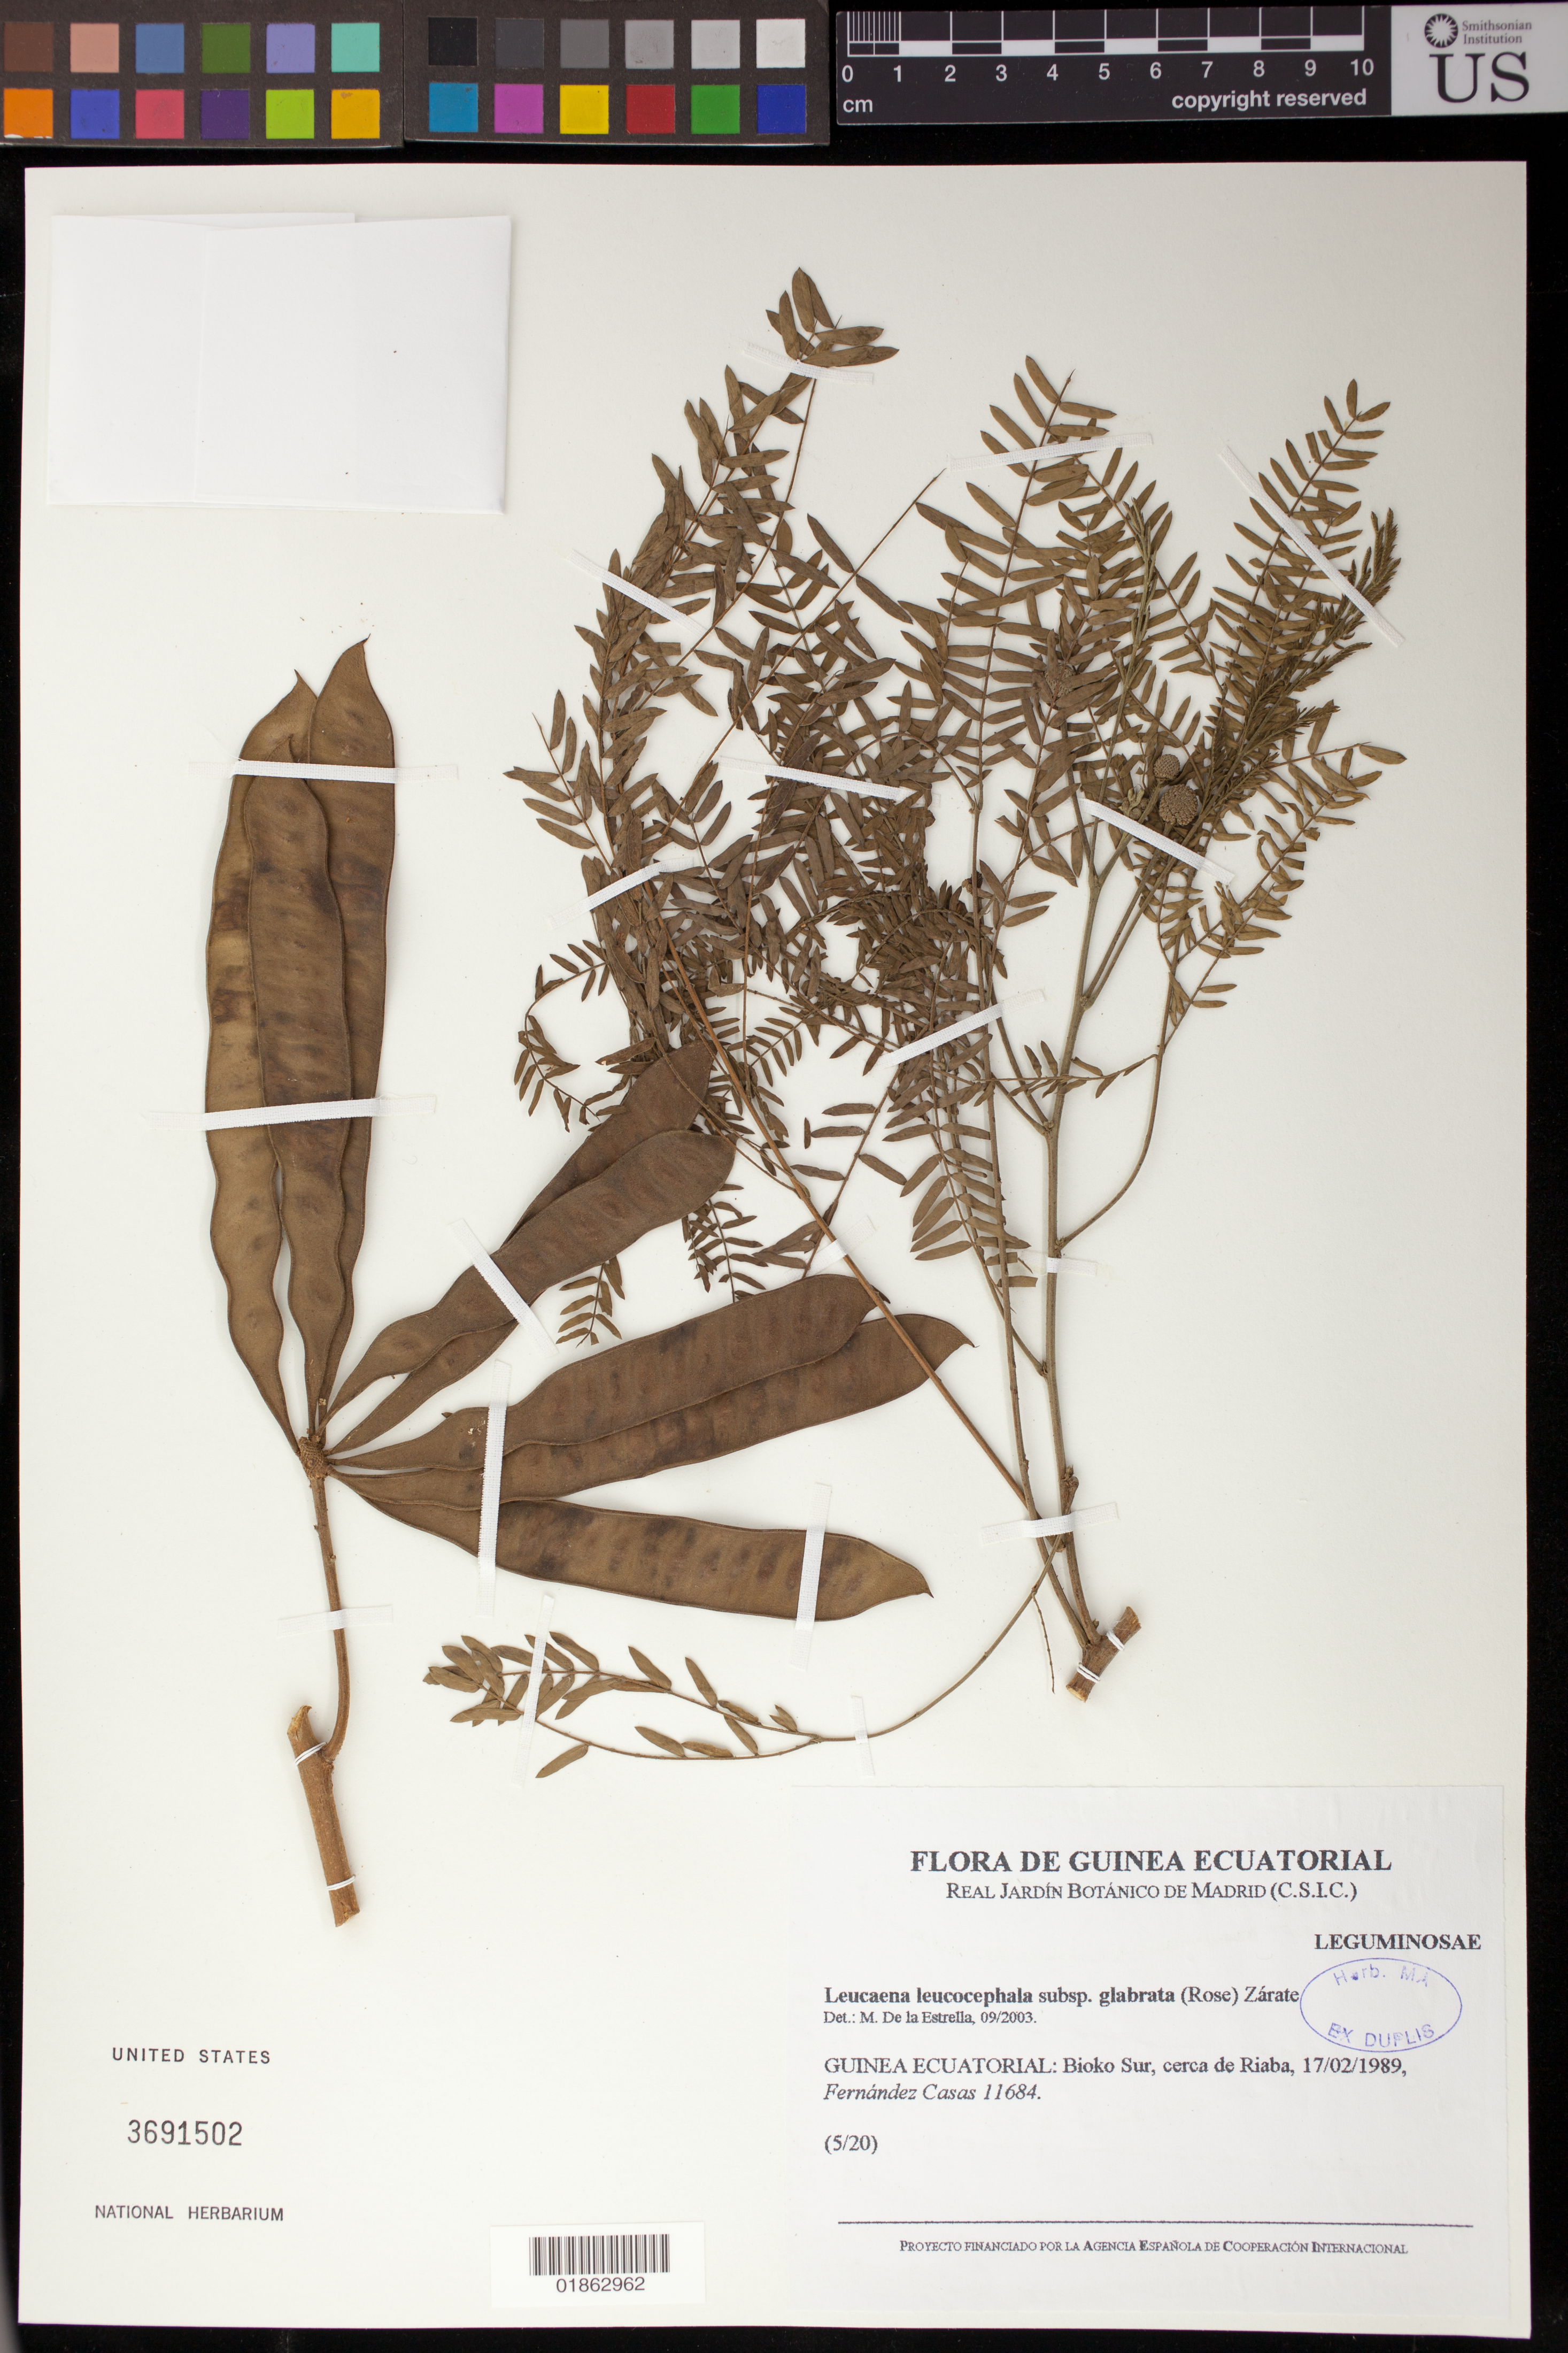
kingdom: Plantae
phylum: Tracheophyta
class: Magnoliopsida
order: Fabales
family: Fabaceae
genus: Leucaena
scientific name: Leucaena leucocephala subsp. glabrata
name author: (Rose) Zaráte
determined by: de la Estrella, M.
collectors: F. Casas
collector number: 11684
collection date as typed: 17 Feb 1989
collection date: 1989-02-17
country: Equatorial Guinea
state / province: Bioko Sur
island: Bioko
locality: Bioko Sur, cerca de Riaba.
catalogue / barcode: US 3691502